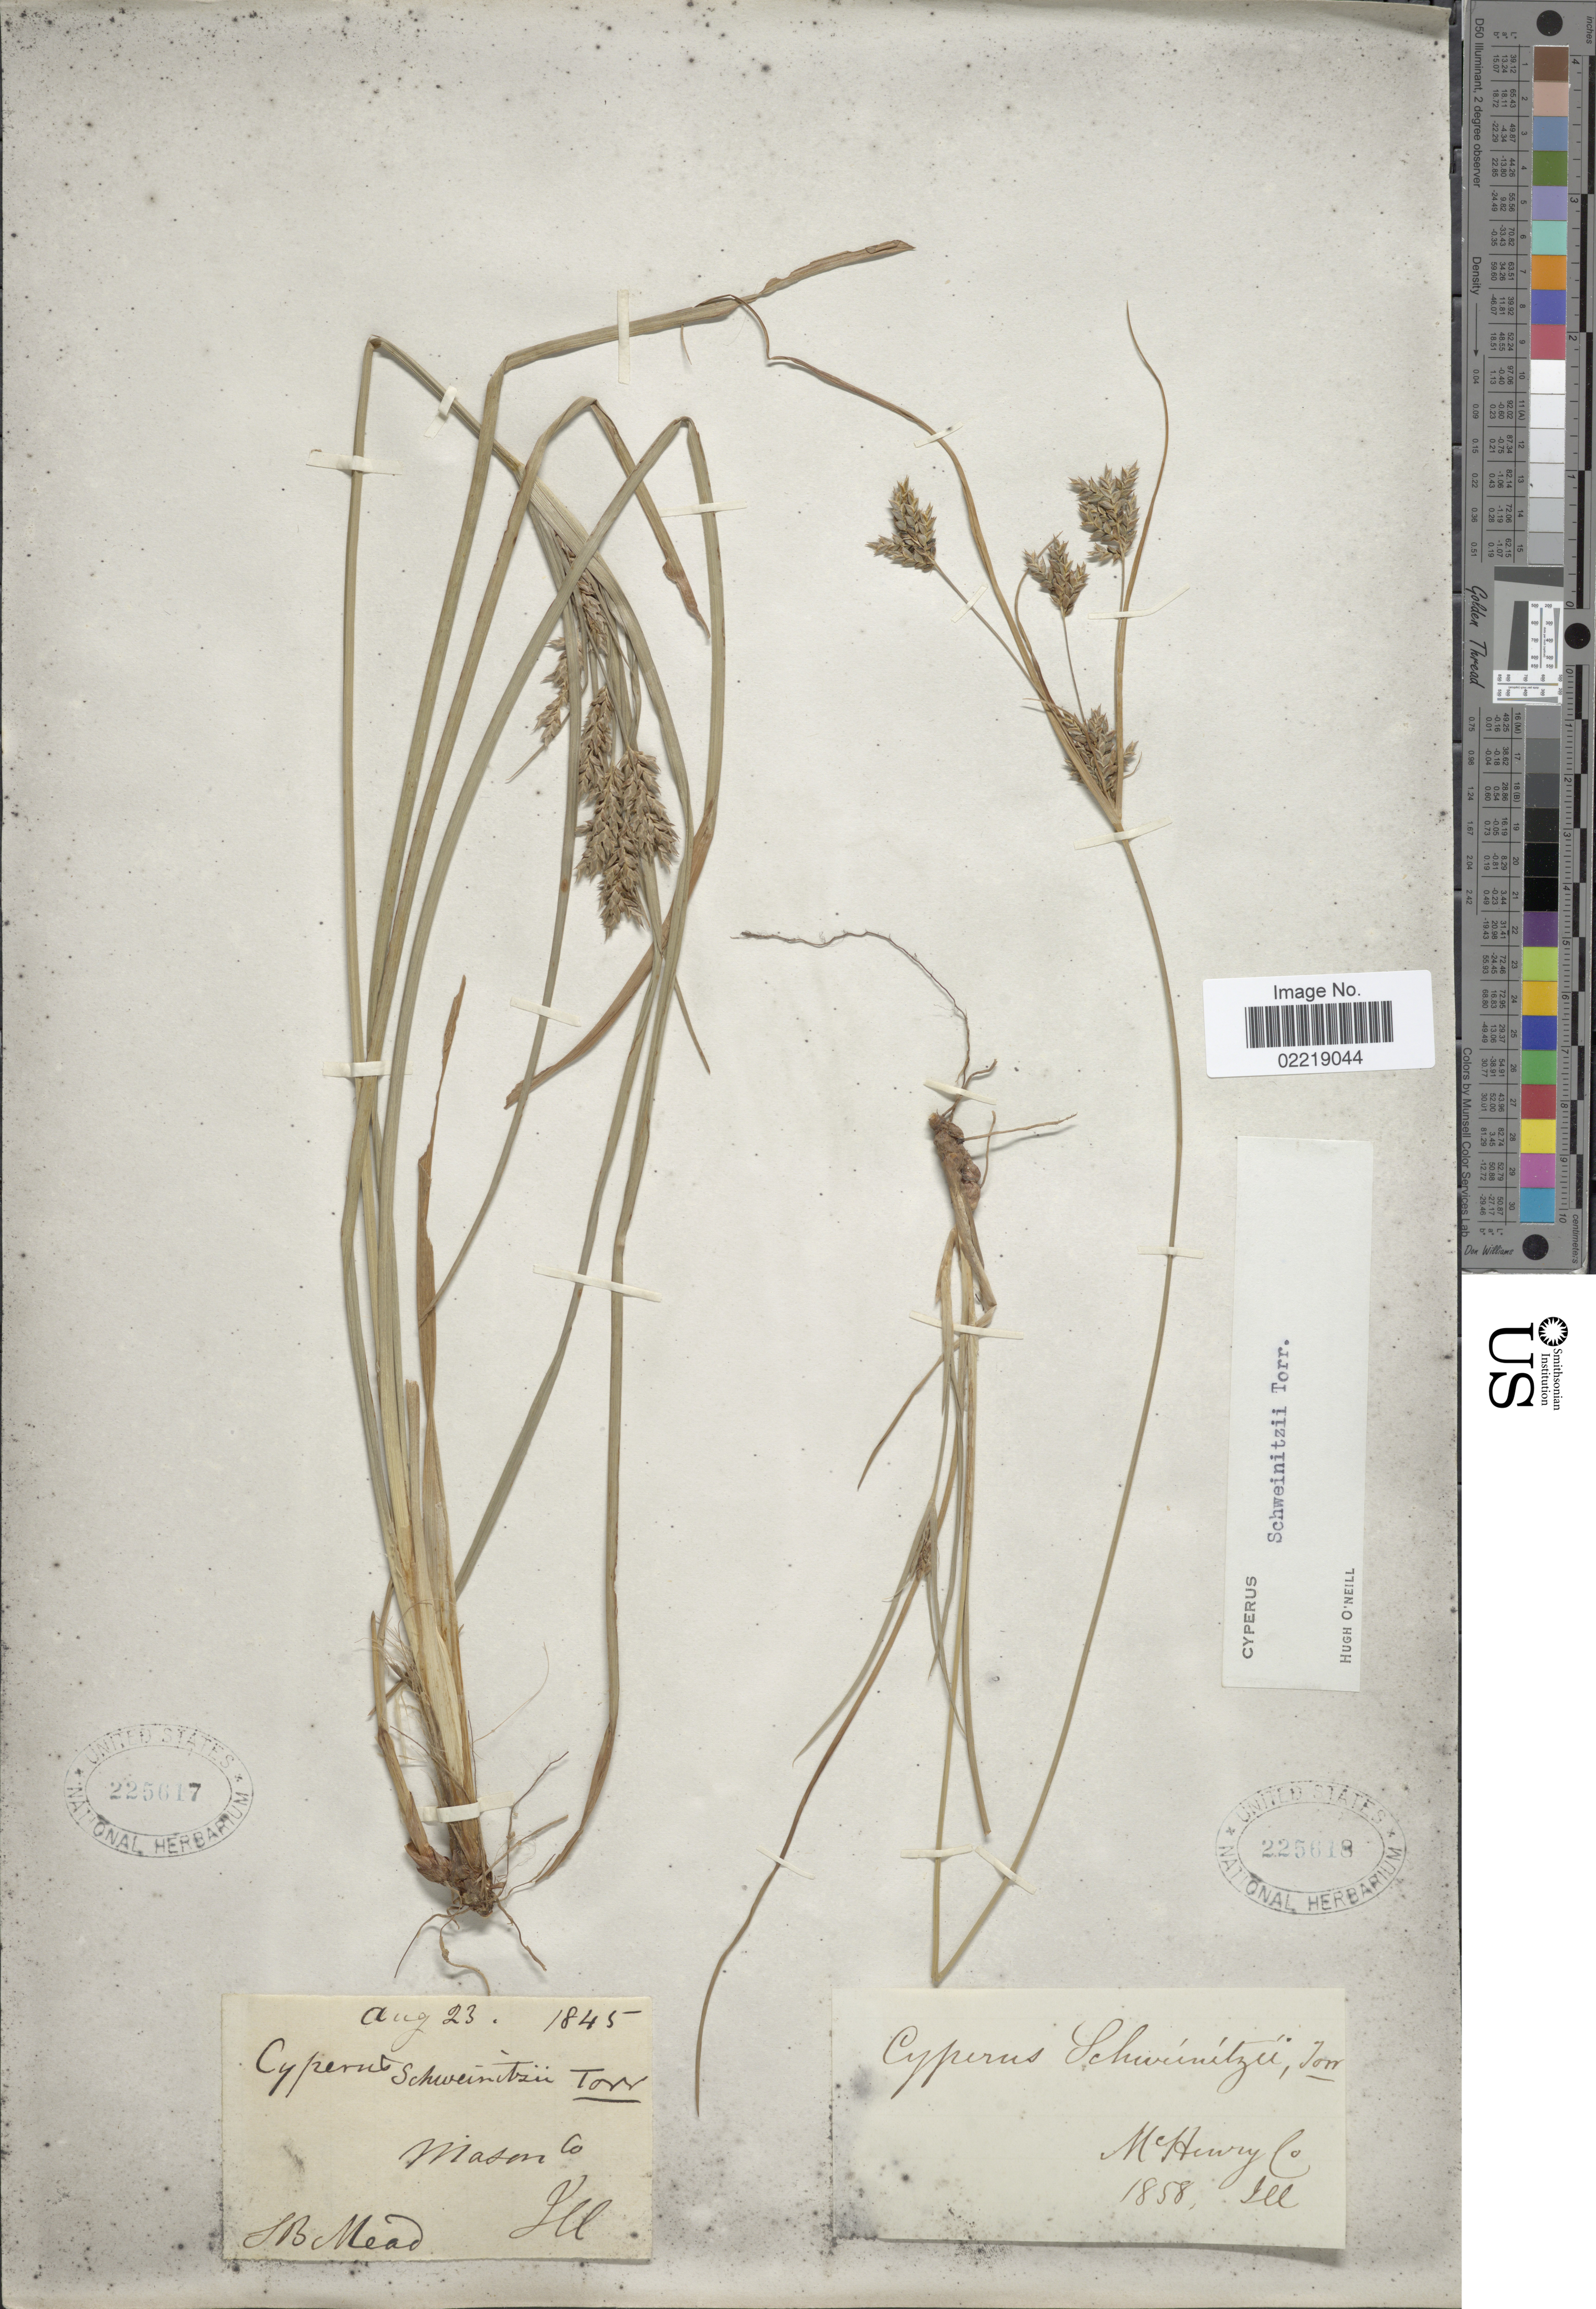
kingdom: Plantae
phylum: Tracheophyta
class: Liliopsida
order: Poales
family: Cyperaceae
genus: Cyperus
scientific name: Cyperus schweinitzii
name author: Torr.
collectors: S. Mead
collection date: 1858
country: United States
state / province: Illinois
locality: McHenry Co.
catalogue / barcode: US 225618-2